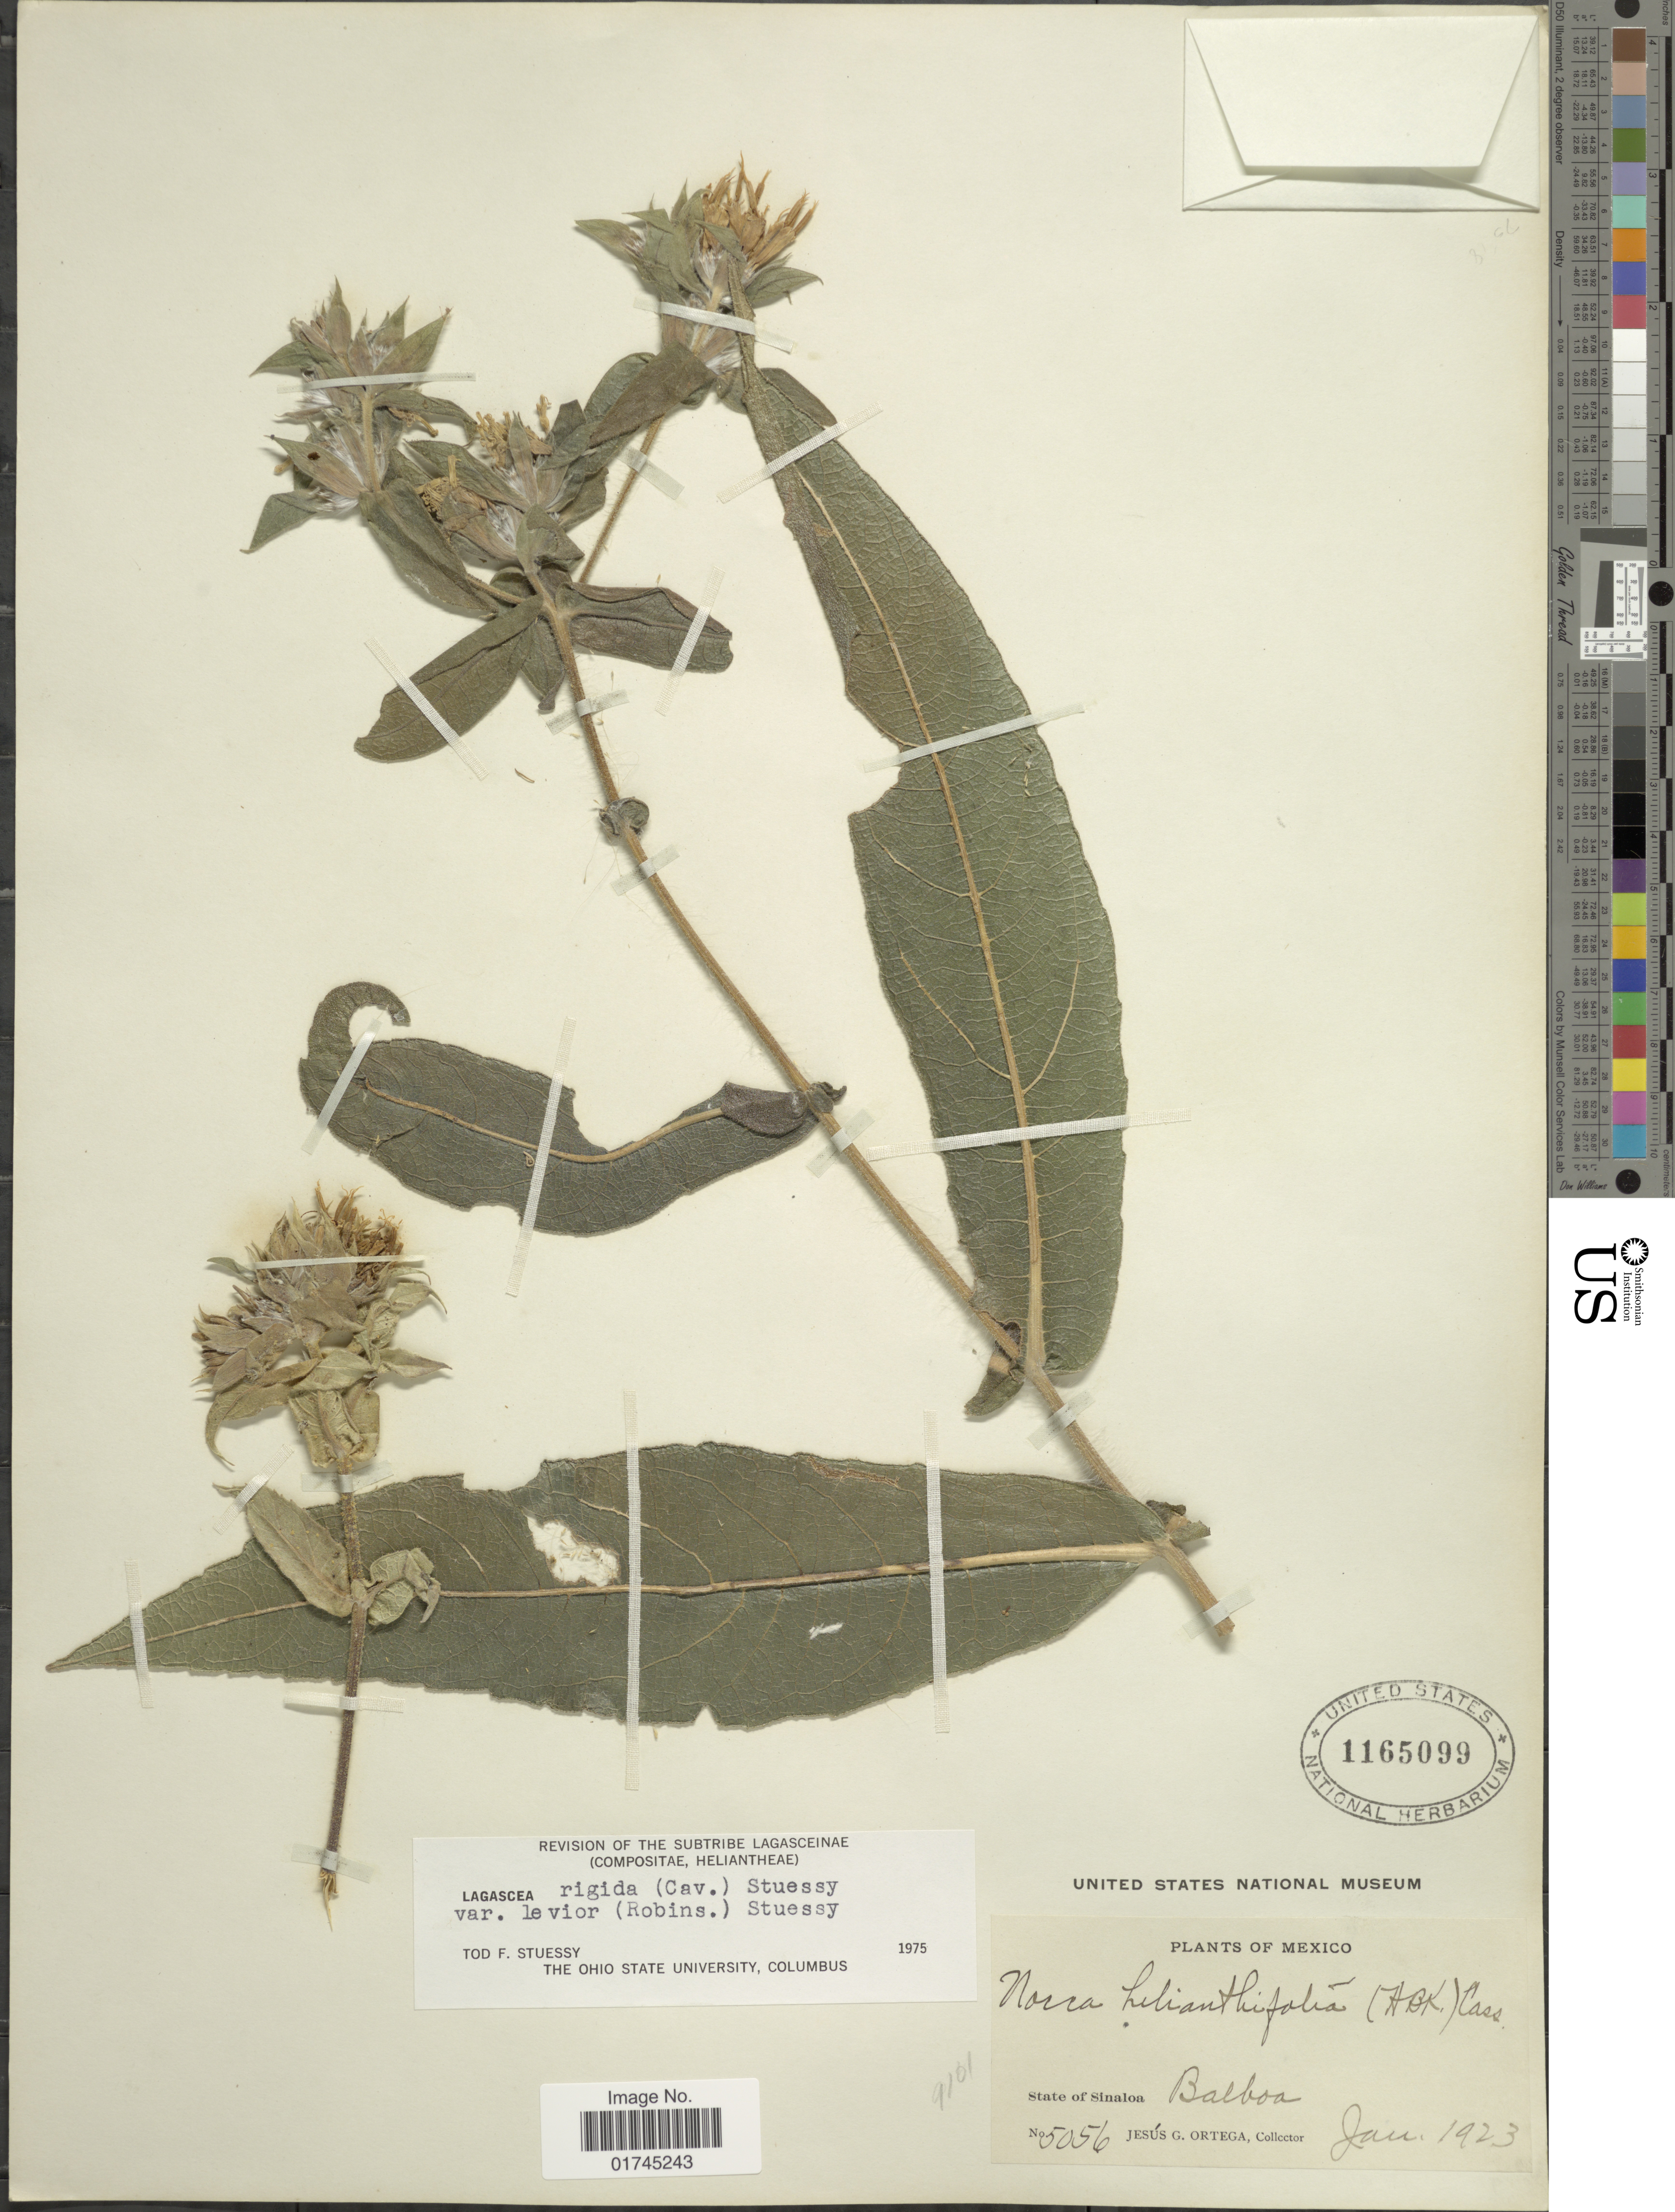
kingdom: Plantae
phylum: Tracheophyta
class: Magnoliopsida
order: Asterales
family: Asteraceae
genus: Lagascea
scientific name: Lagascea helianthifolia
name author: Kunth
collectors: J. Ortega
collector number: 5056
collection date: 1923-01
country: Mexico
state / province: Sinaloa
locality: Balboa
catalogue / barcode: US 1165099